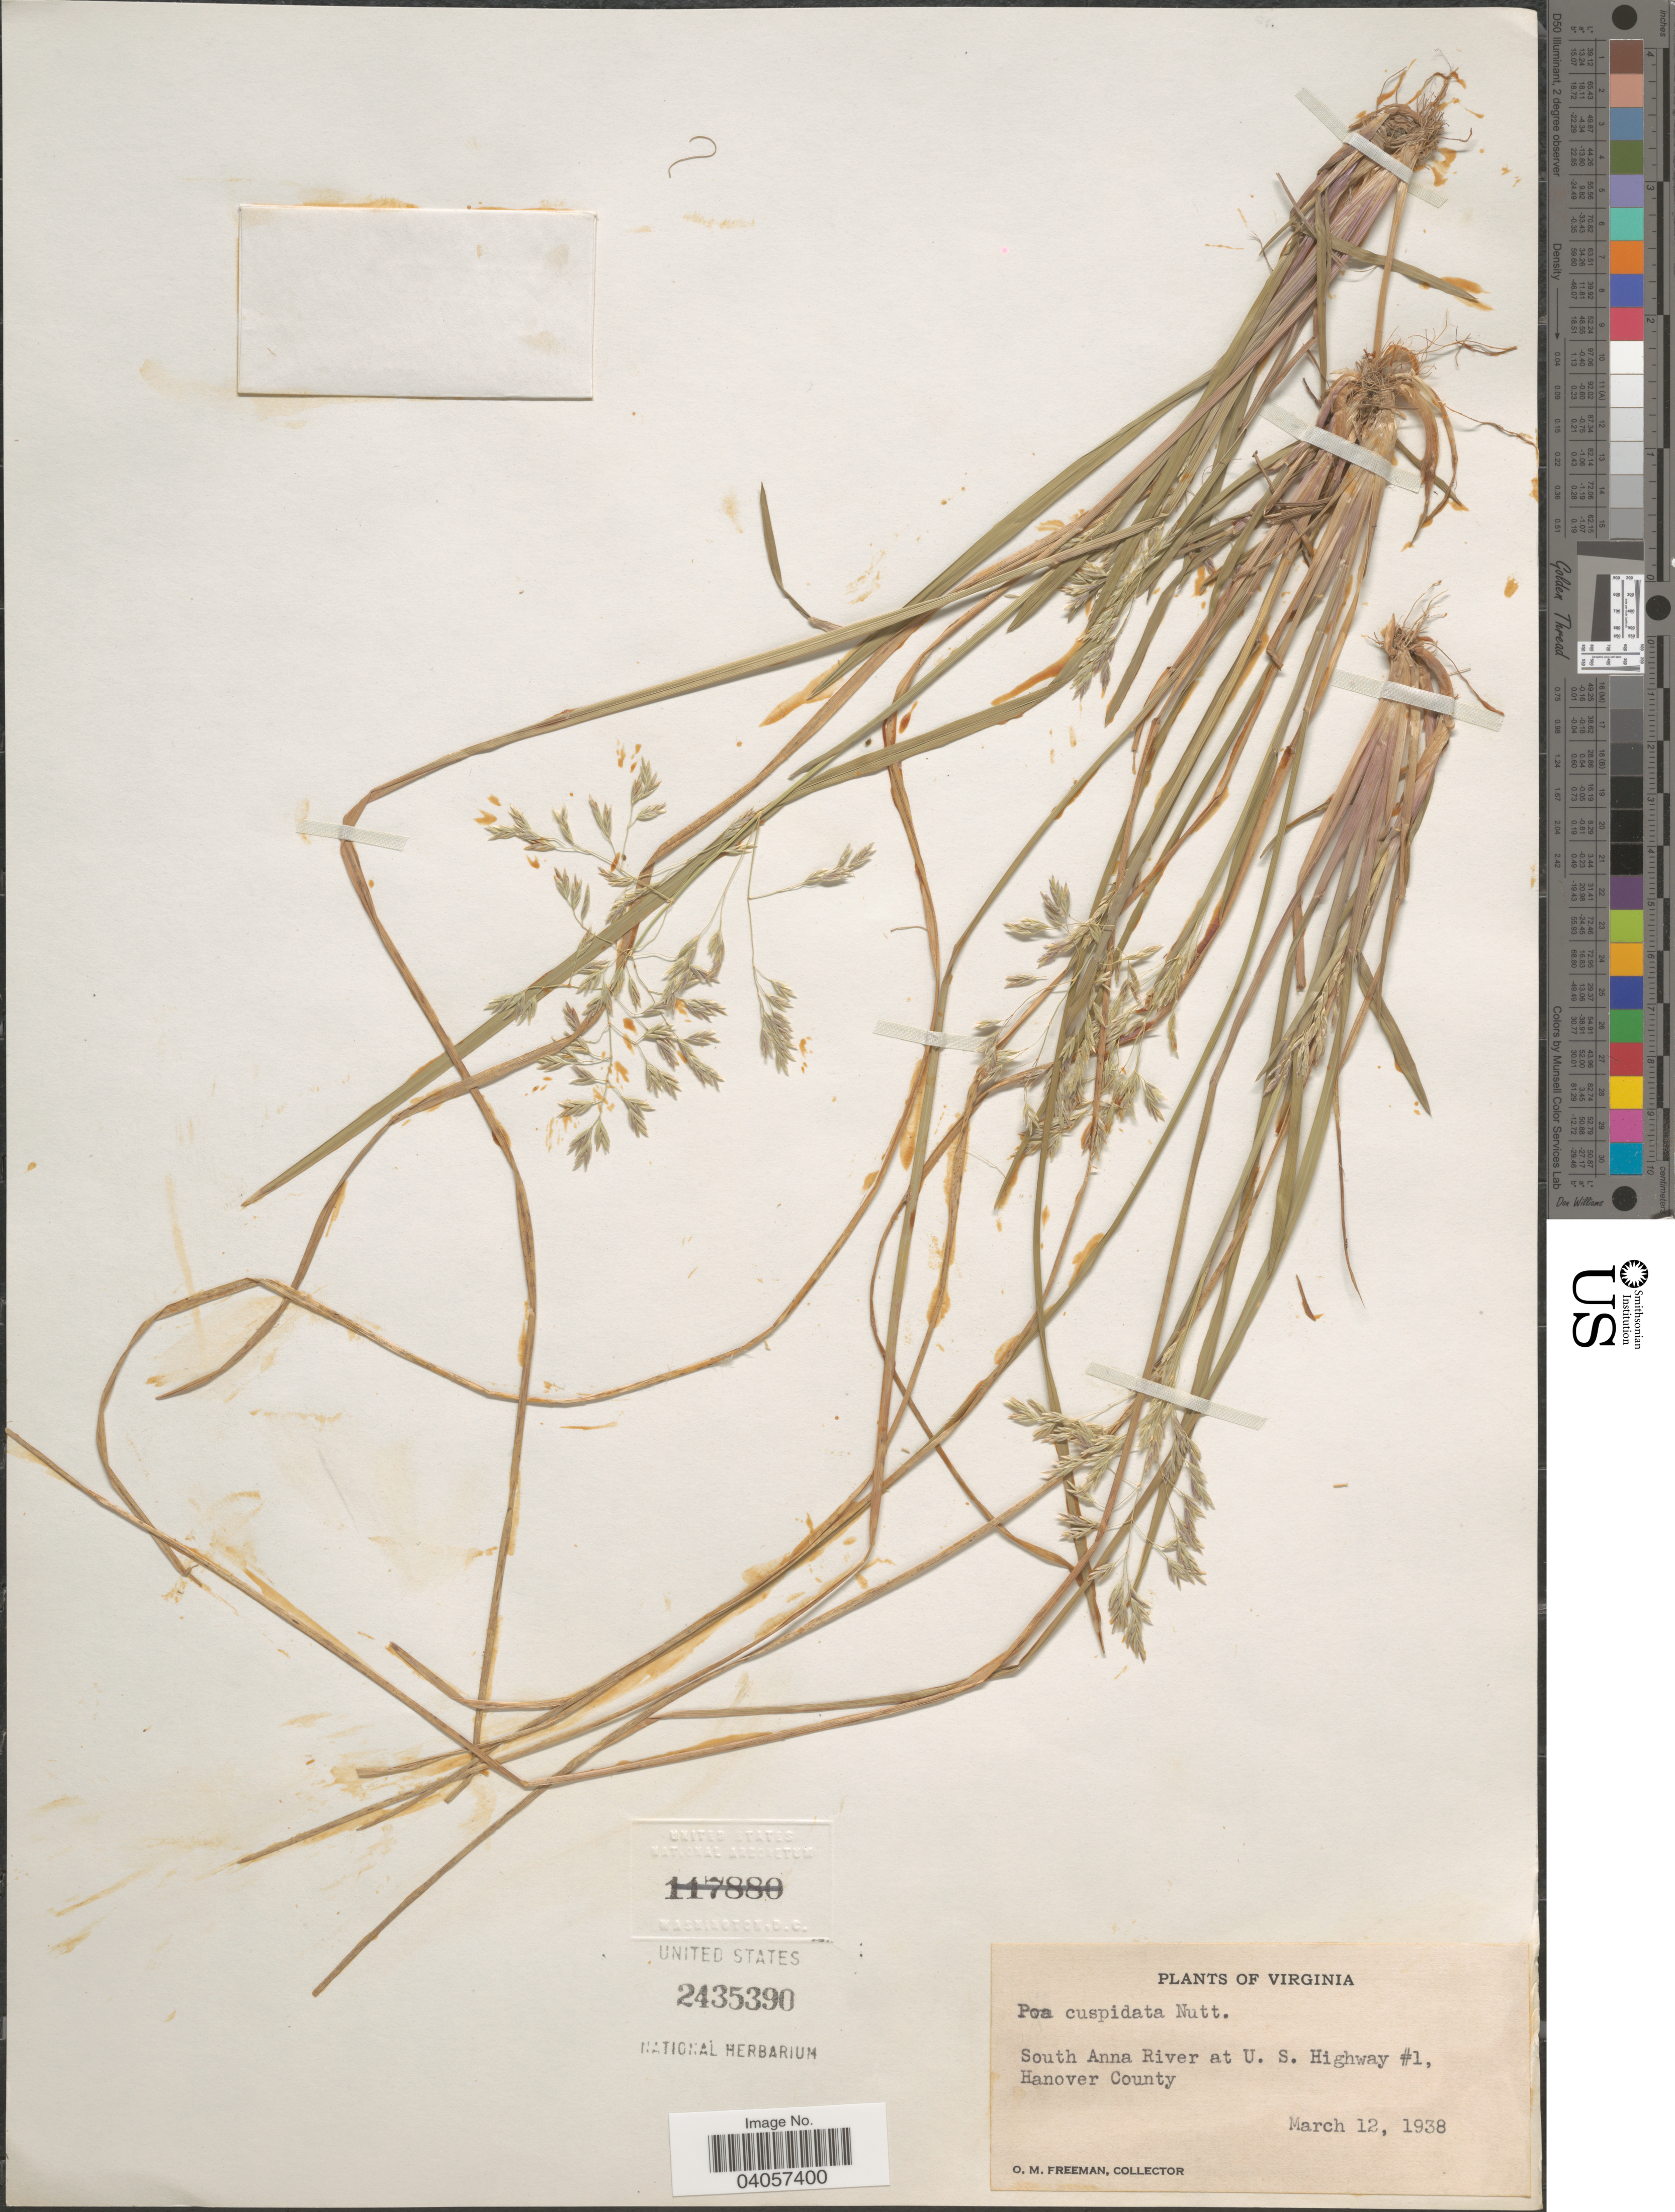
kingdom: Plantae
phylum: Tracheophyta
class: Liliopsida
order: Poales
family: Poaceae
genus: Poa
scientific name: Poa cuspidata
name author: Nutt.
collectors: O. Freeman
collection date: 1938-03-12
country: United States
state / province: Virginia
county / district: Hanover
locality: South Anna River at U.S. Highway #1.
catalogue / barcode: US 2435390